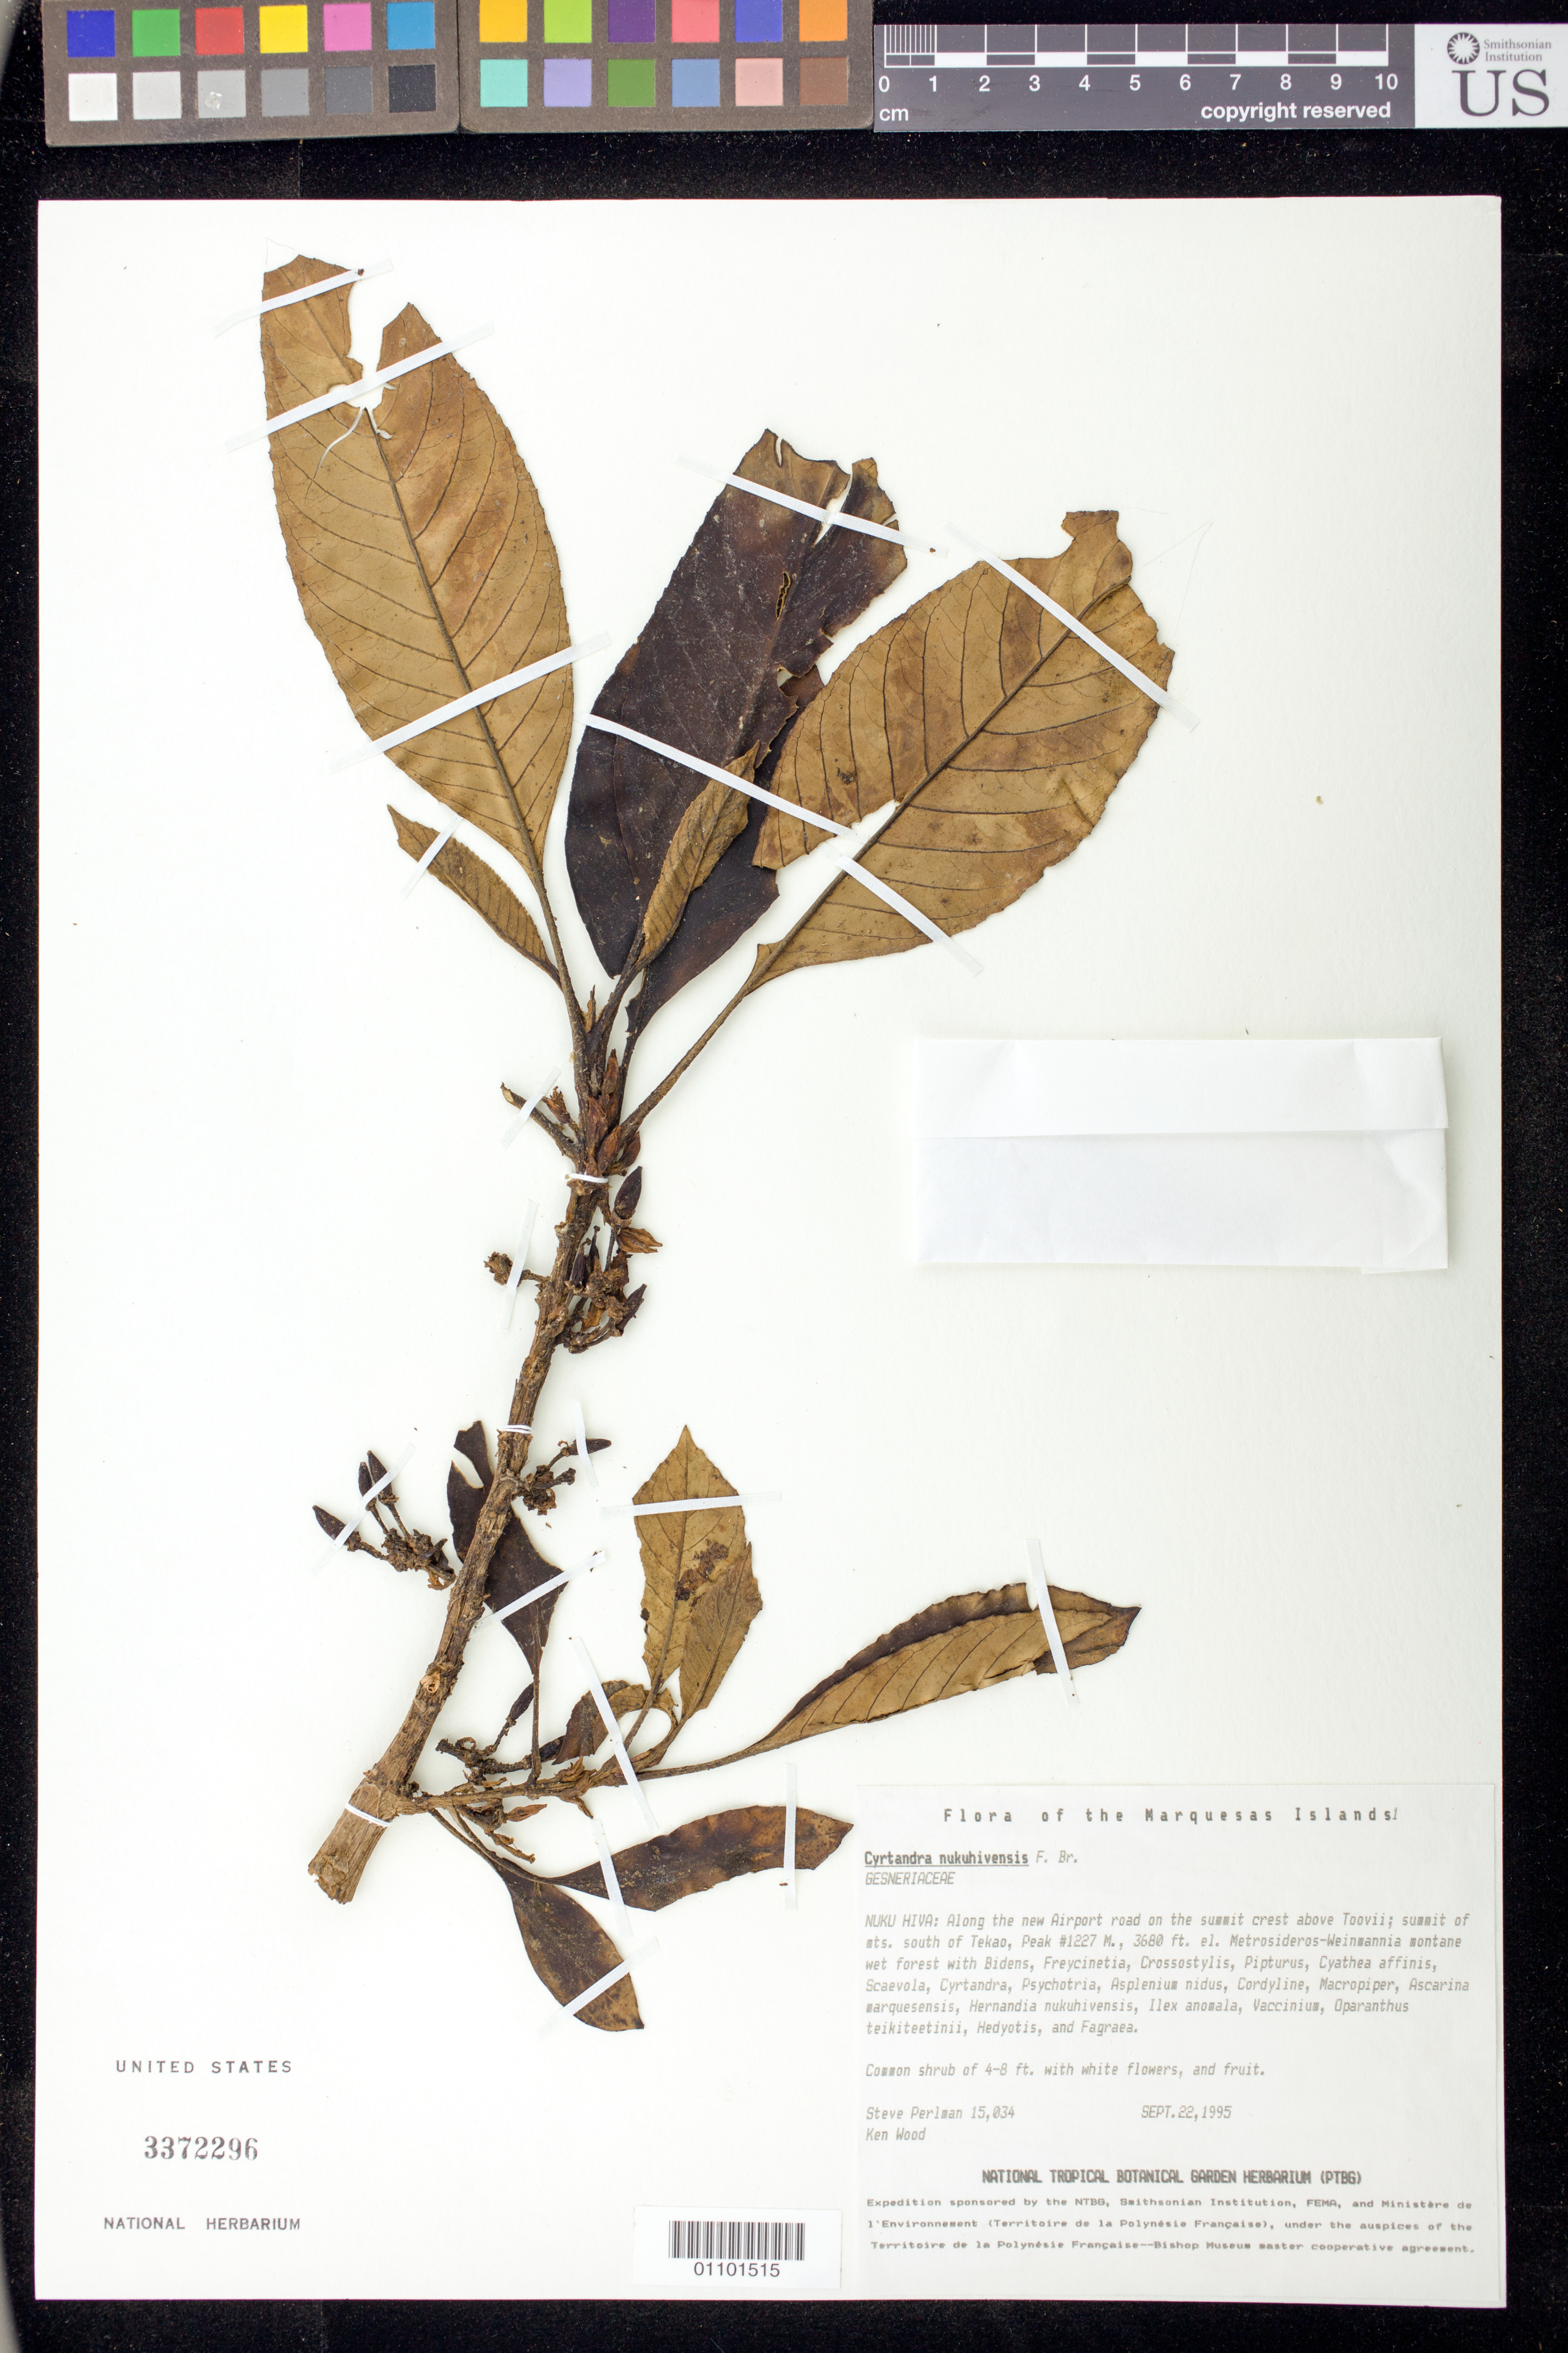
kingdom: Plantae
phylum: Tracheophyta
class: Magnoliopsida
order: Lamiales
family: Gesneriaceae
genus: Cyrtandra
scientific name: Cyrtandra nukuhivensis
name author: F. Br.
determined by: Wagner, W. L., (BOT), Smithsonian Institution - National Museum of Natural History (UNITED STATES)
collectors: S. P. Perlman & K. R. Wood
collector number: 15034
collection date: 1995-09-22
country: French Polynesia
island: Nuku Hiva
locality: Along new Airport road, along summit crest above Toovii, Peak #1227 M., summit of Mts. S of Tekao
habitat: In Metrosideros-Weinmannia montane wet forest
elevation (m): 1122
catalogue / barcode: US 3372296